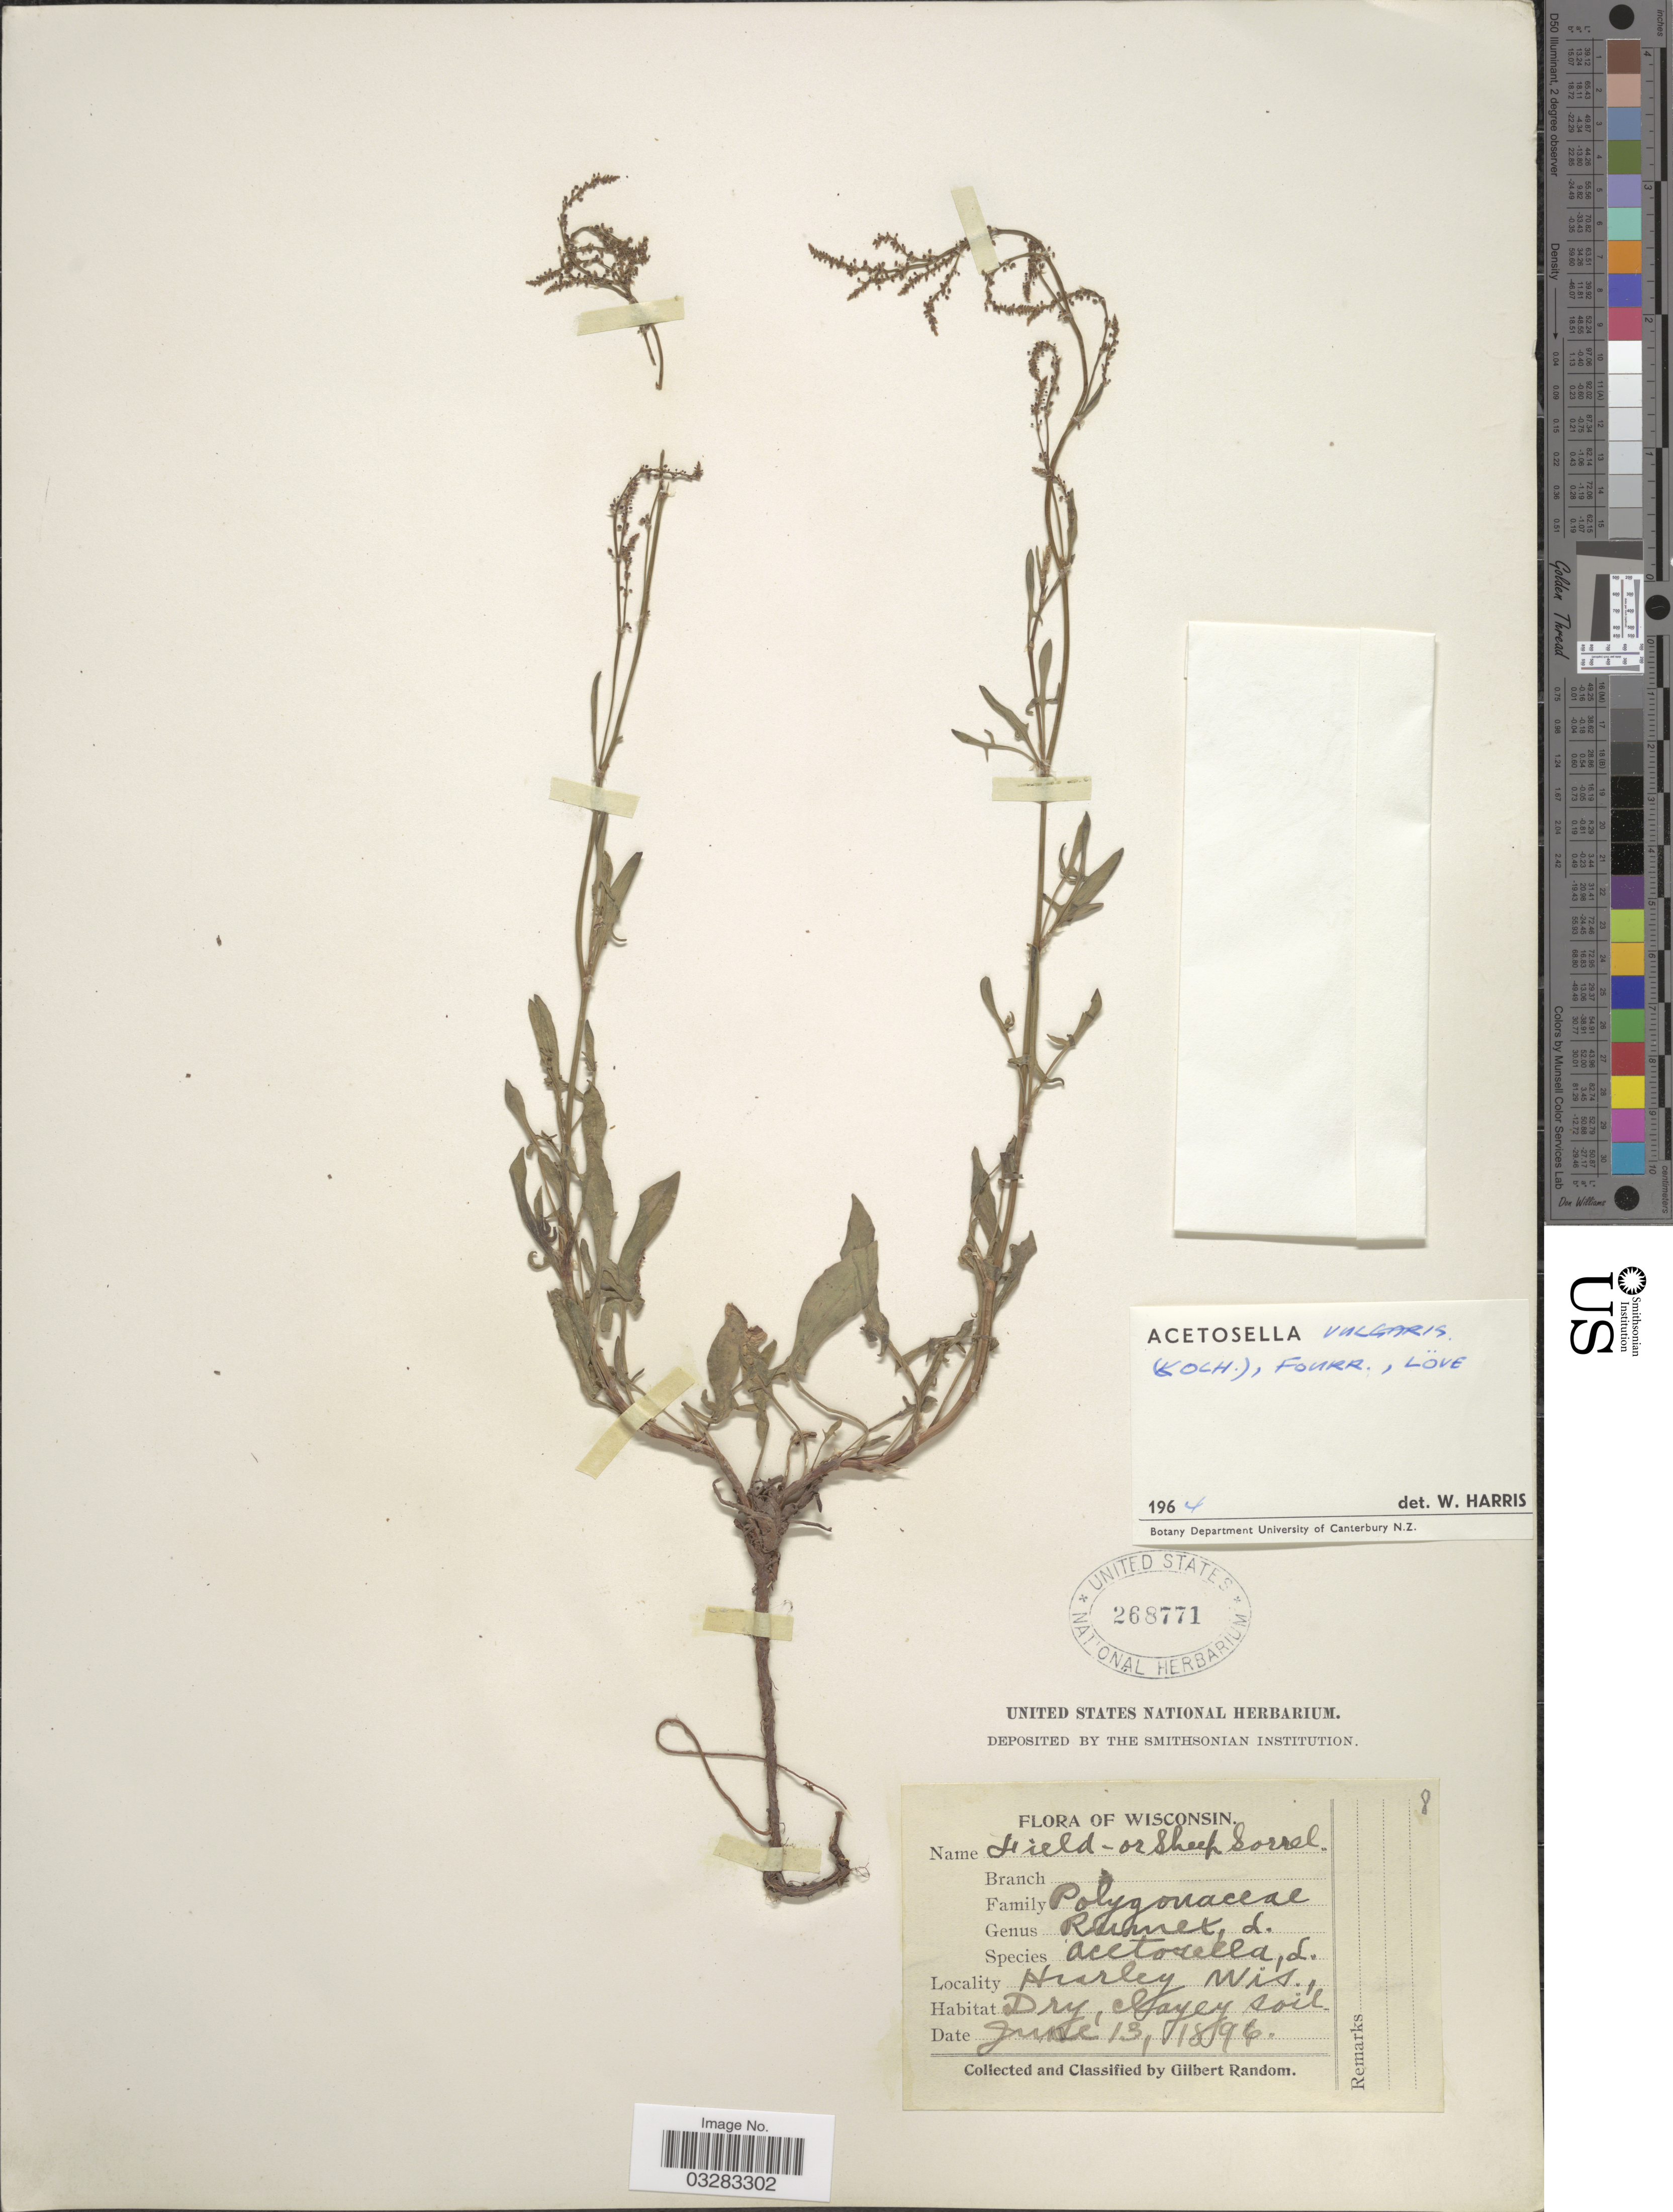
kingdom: Plantae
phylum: Tracheophyta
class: Magnoliopsida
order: Caryophyllales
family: Polygonaceae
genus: Rumex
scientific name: Rumex acetosella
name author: L.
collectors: G. Random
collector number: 8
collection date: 1896-06-13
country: United States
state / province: Wisconsin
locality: Hurley Wis.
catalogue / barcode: US 268771